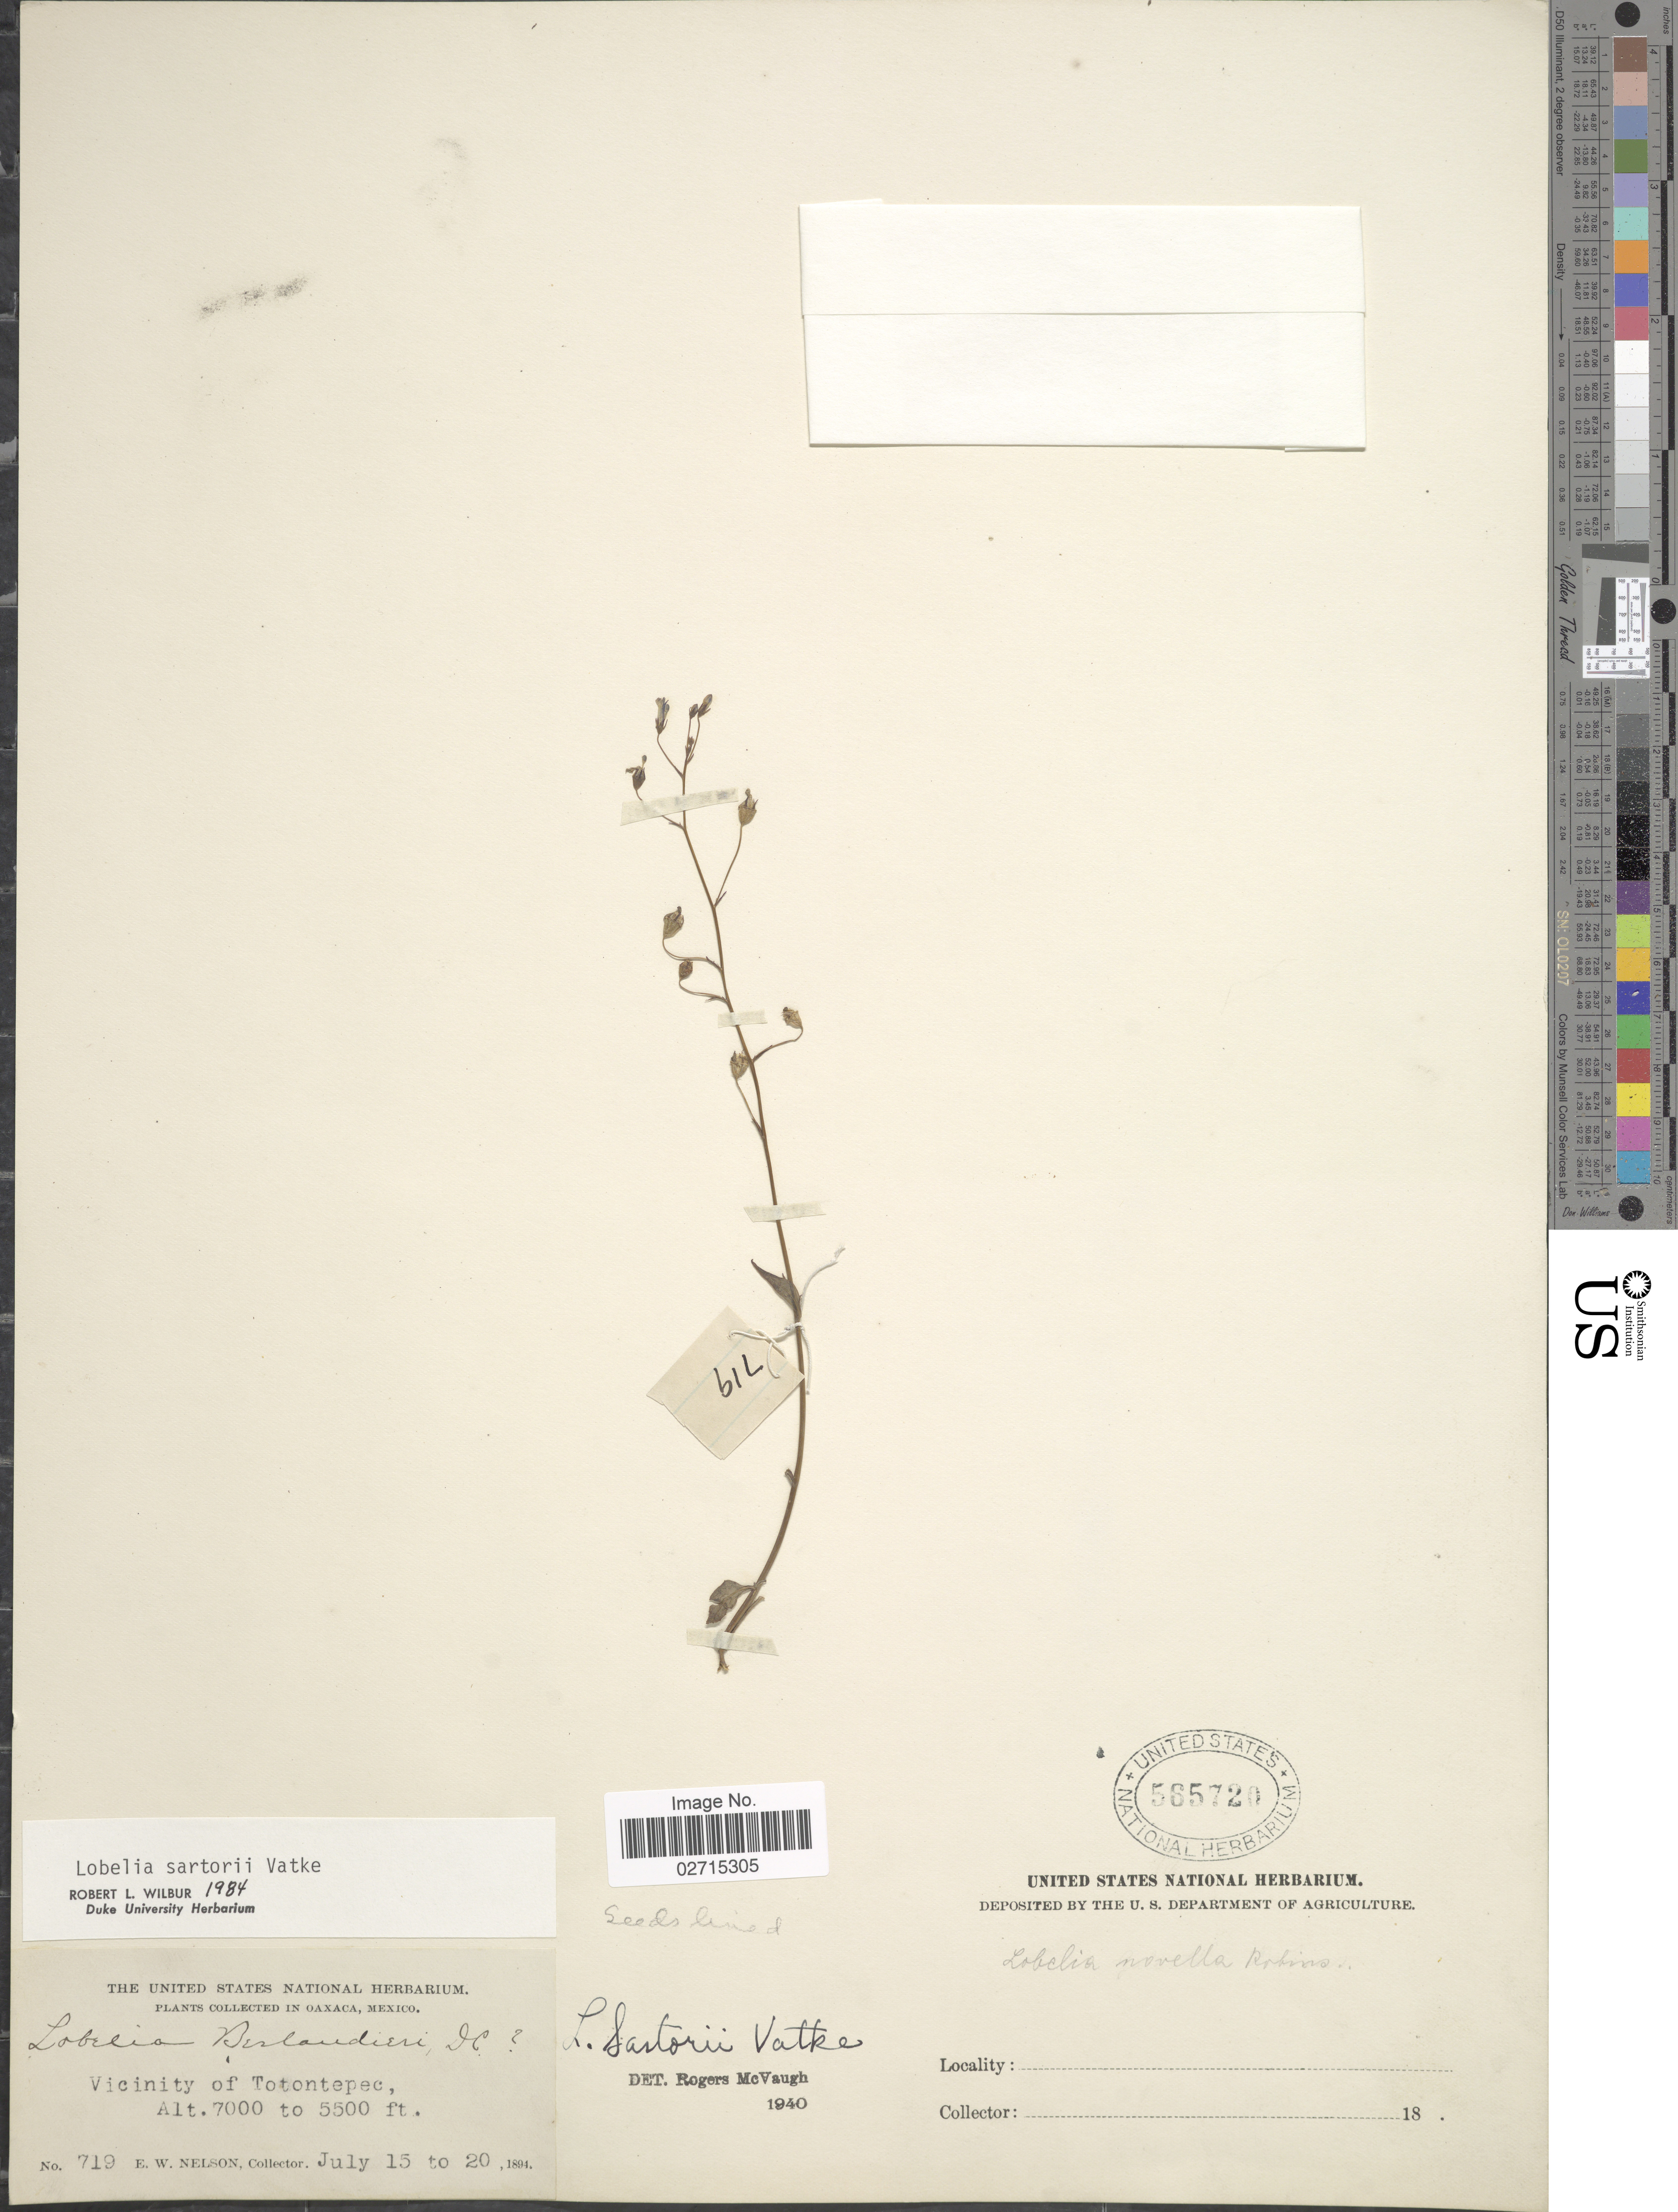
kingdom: Plantae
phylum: Tracheophyta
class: Magnoliopsida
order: Asterales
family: Campanulaceae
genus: Lobelia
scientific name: Lobelia sartorii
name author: Vatke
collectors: E. W. Nelson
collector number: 719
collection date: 1894-07-15/1894-07-20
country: Mexico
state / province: Oaxaca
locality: Vicinity of Totontepec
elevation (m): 1676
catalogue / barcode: US 565720